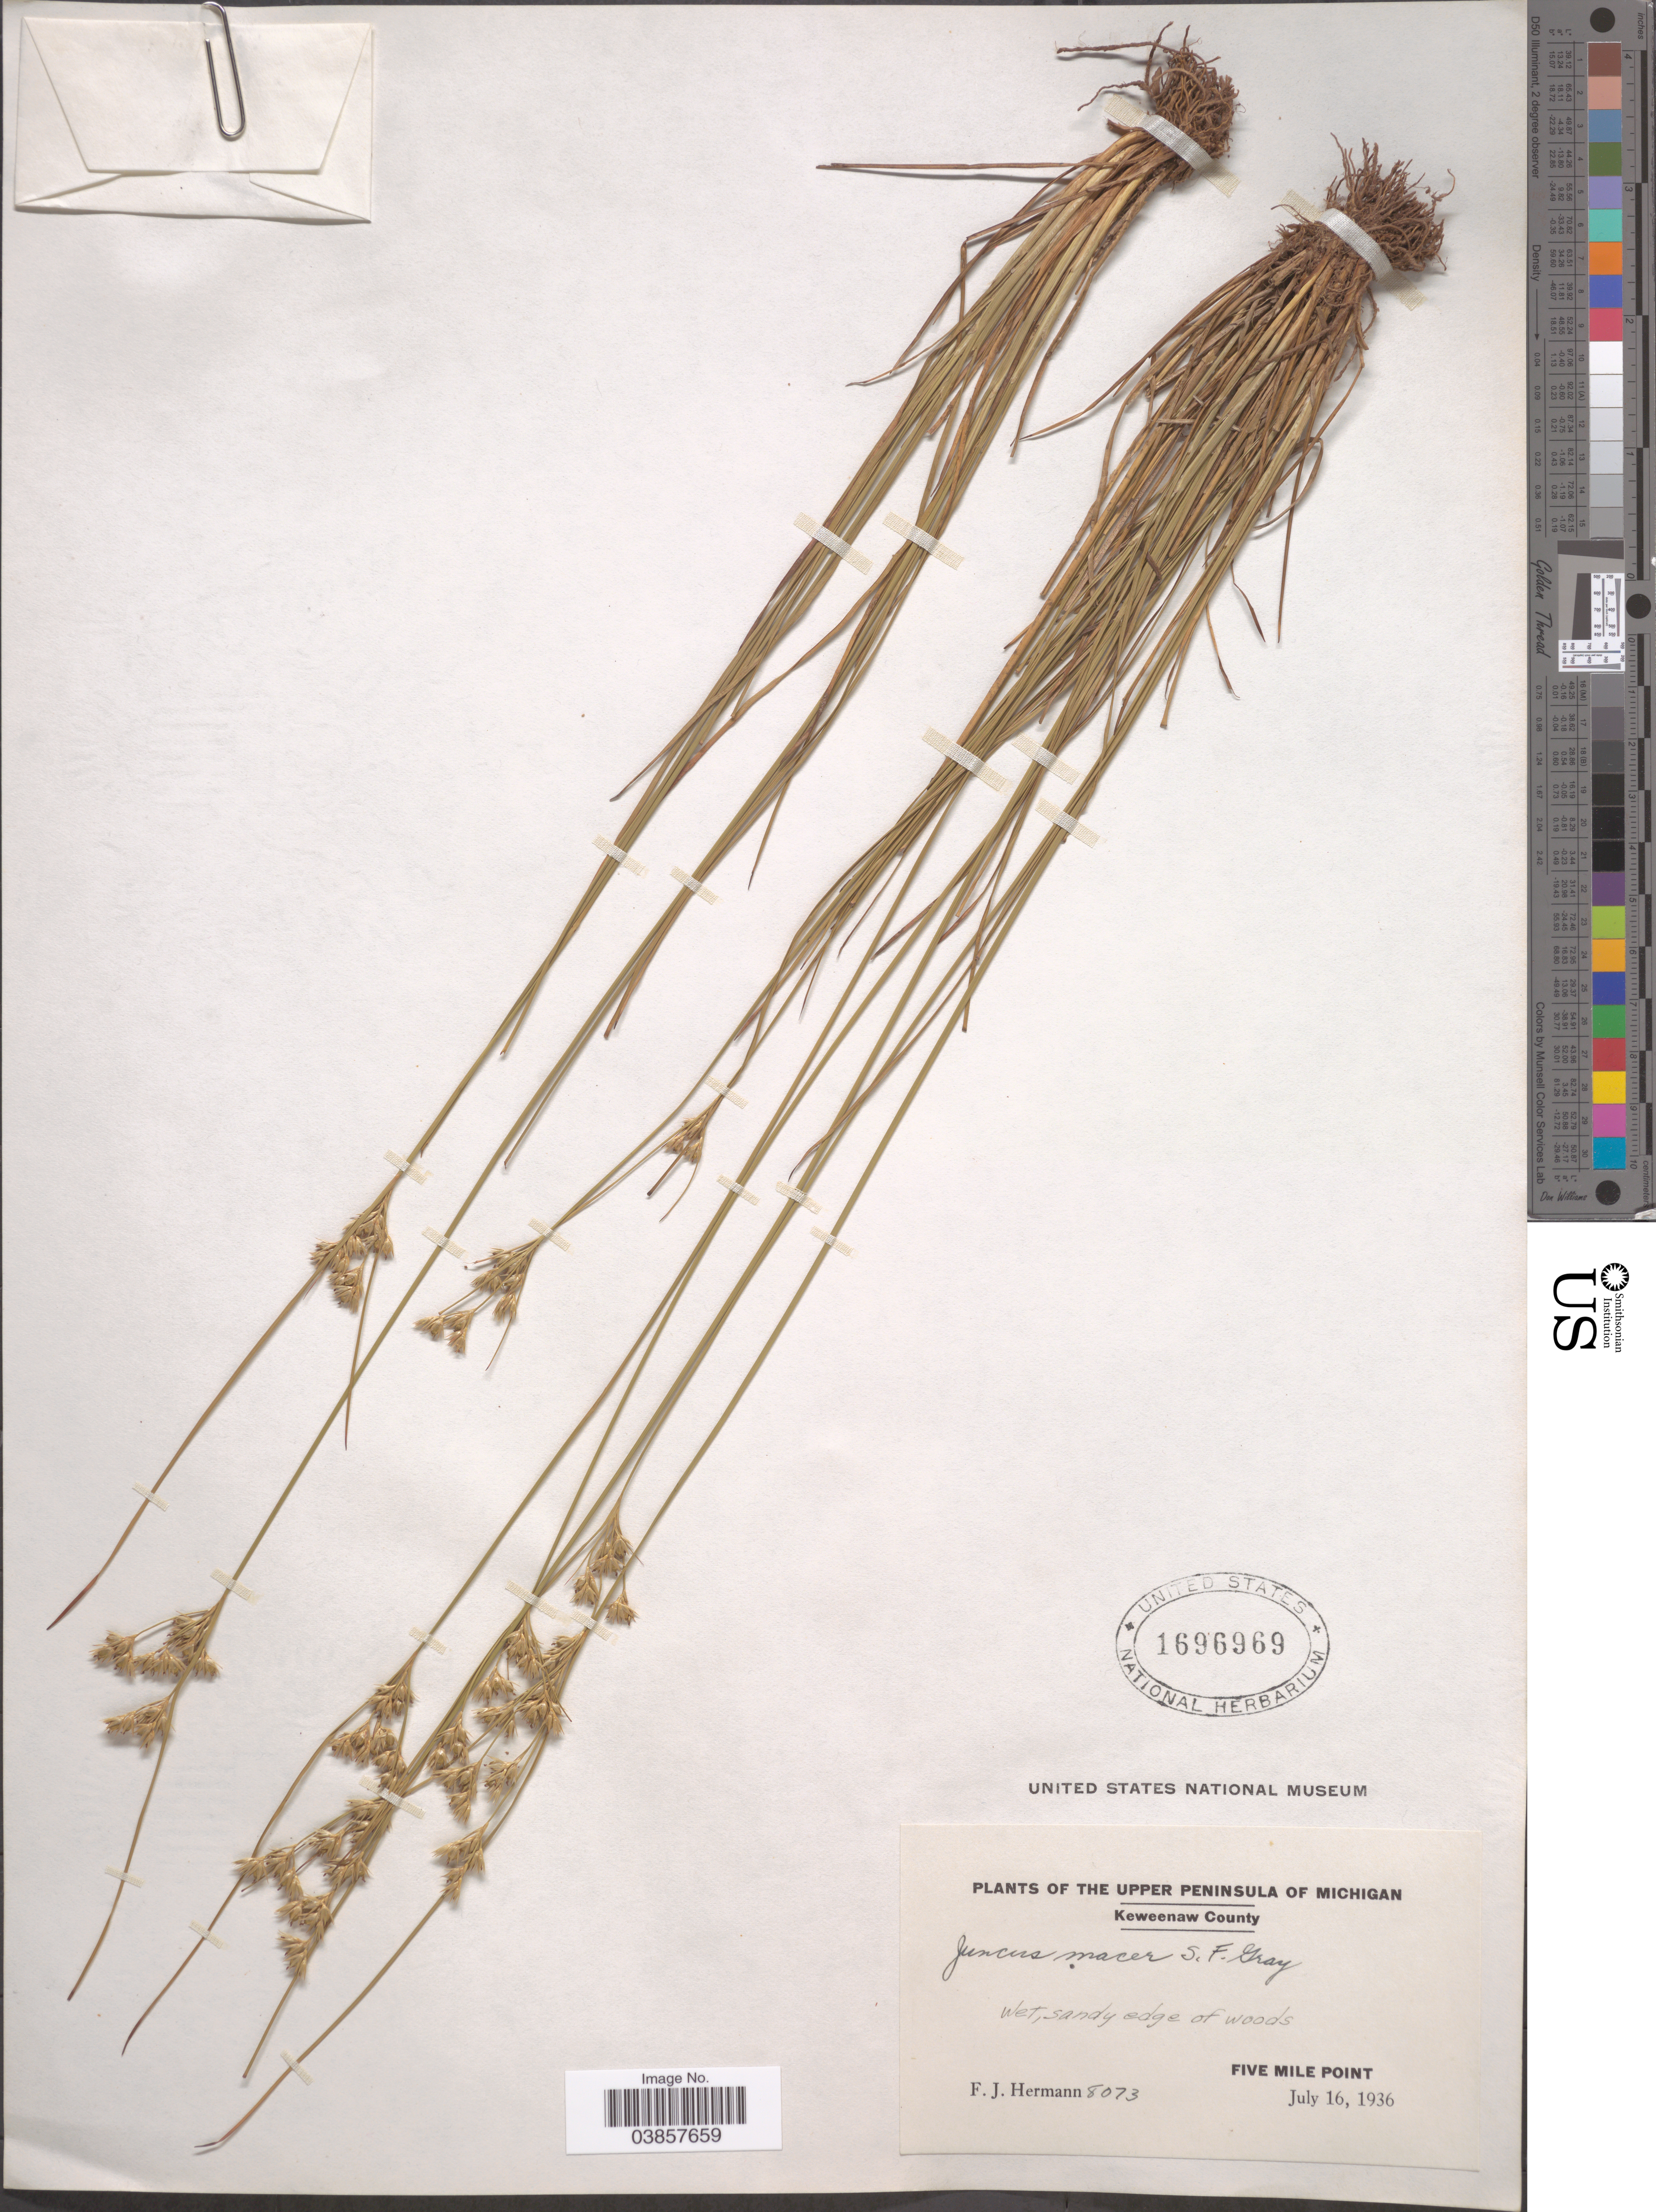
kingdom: Plantae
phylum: Tracheophyta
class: Liliopsida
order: Poales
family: Juncaceae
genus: Juncus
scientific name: Juncus tenuis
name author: Willd.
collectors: F. J. Hermann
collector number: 8073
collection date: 1936-07-16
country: United States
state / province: Michigan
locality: Upper Peninsula of Michigan. Keweenaw County. Wet, sandy edge of woods. Five Mile Point.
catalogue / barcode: US 1696969